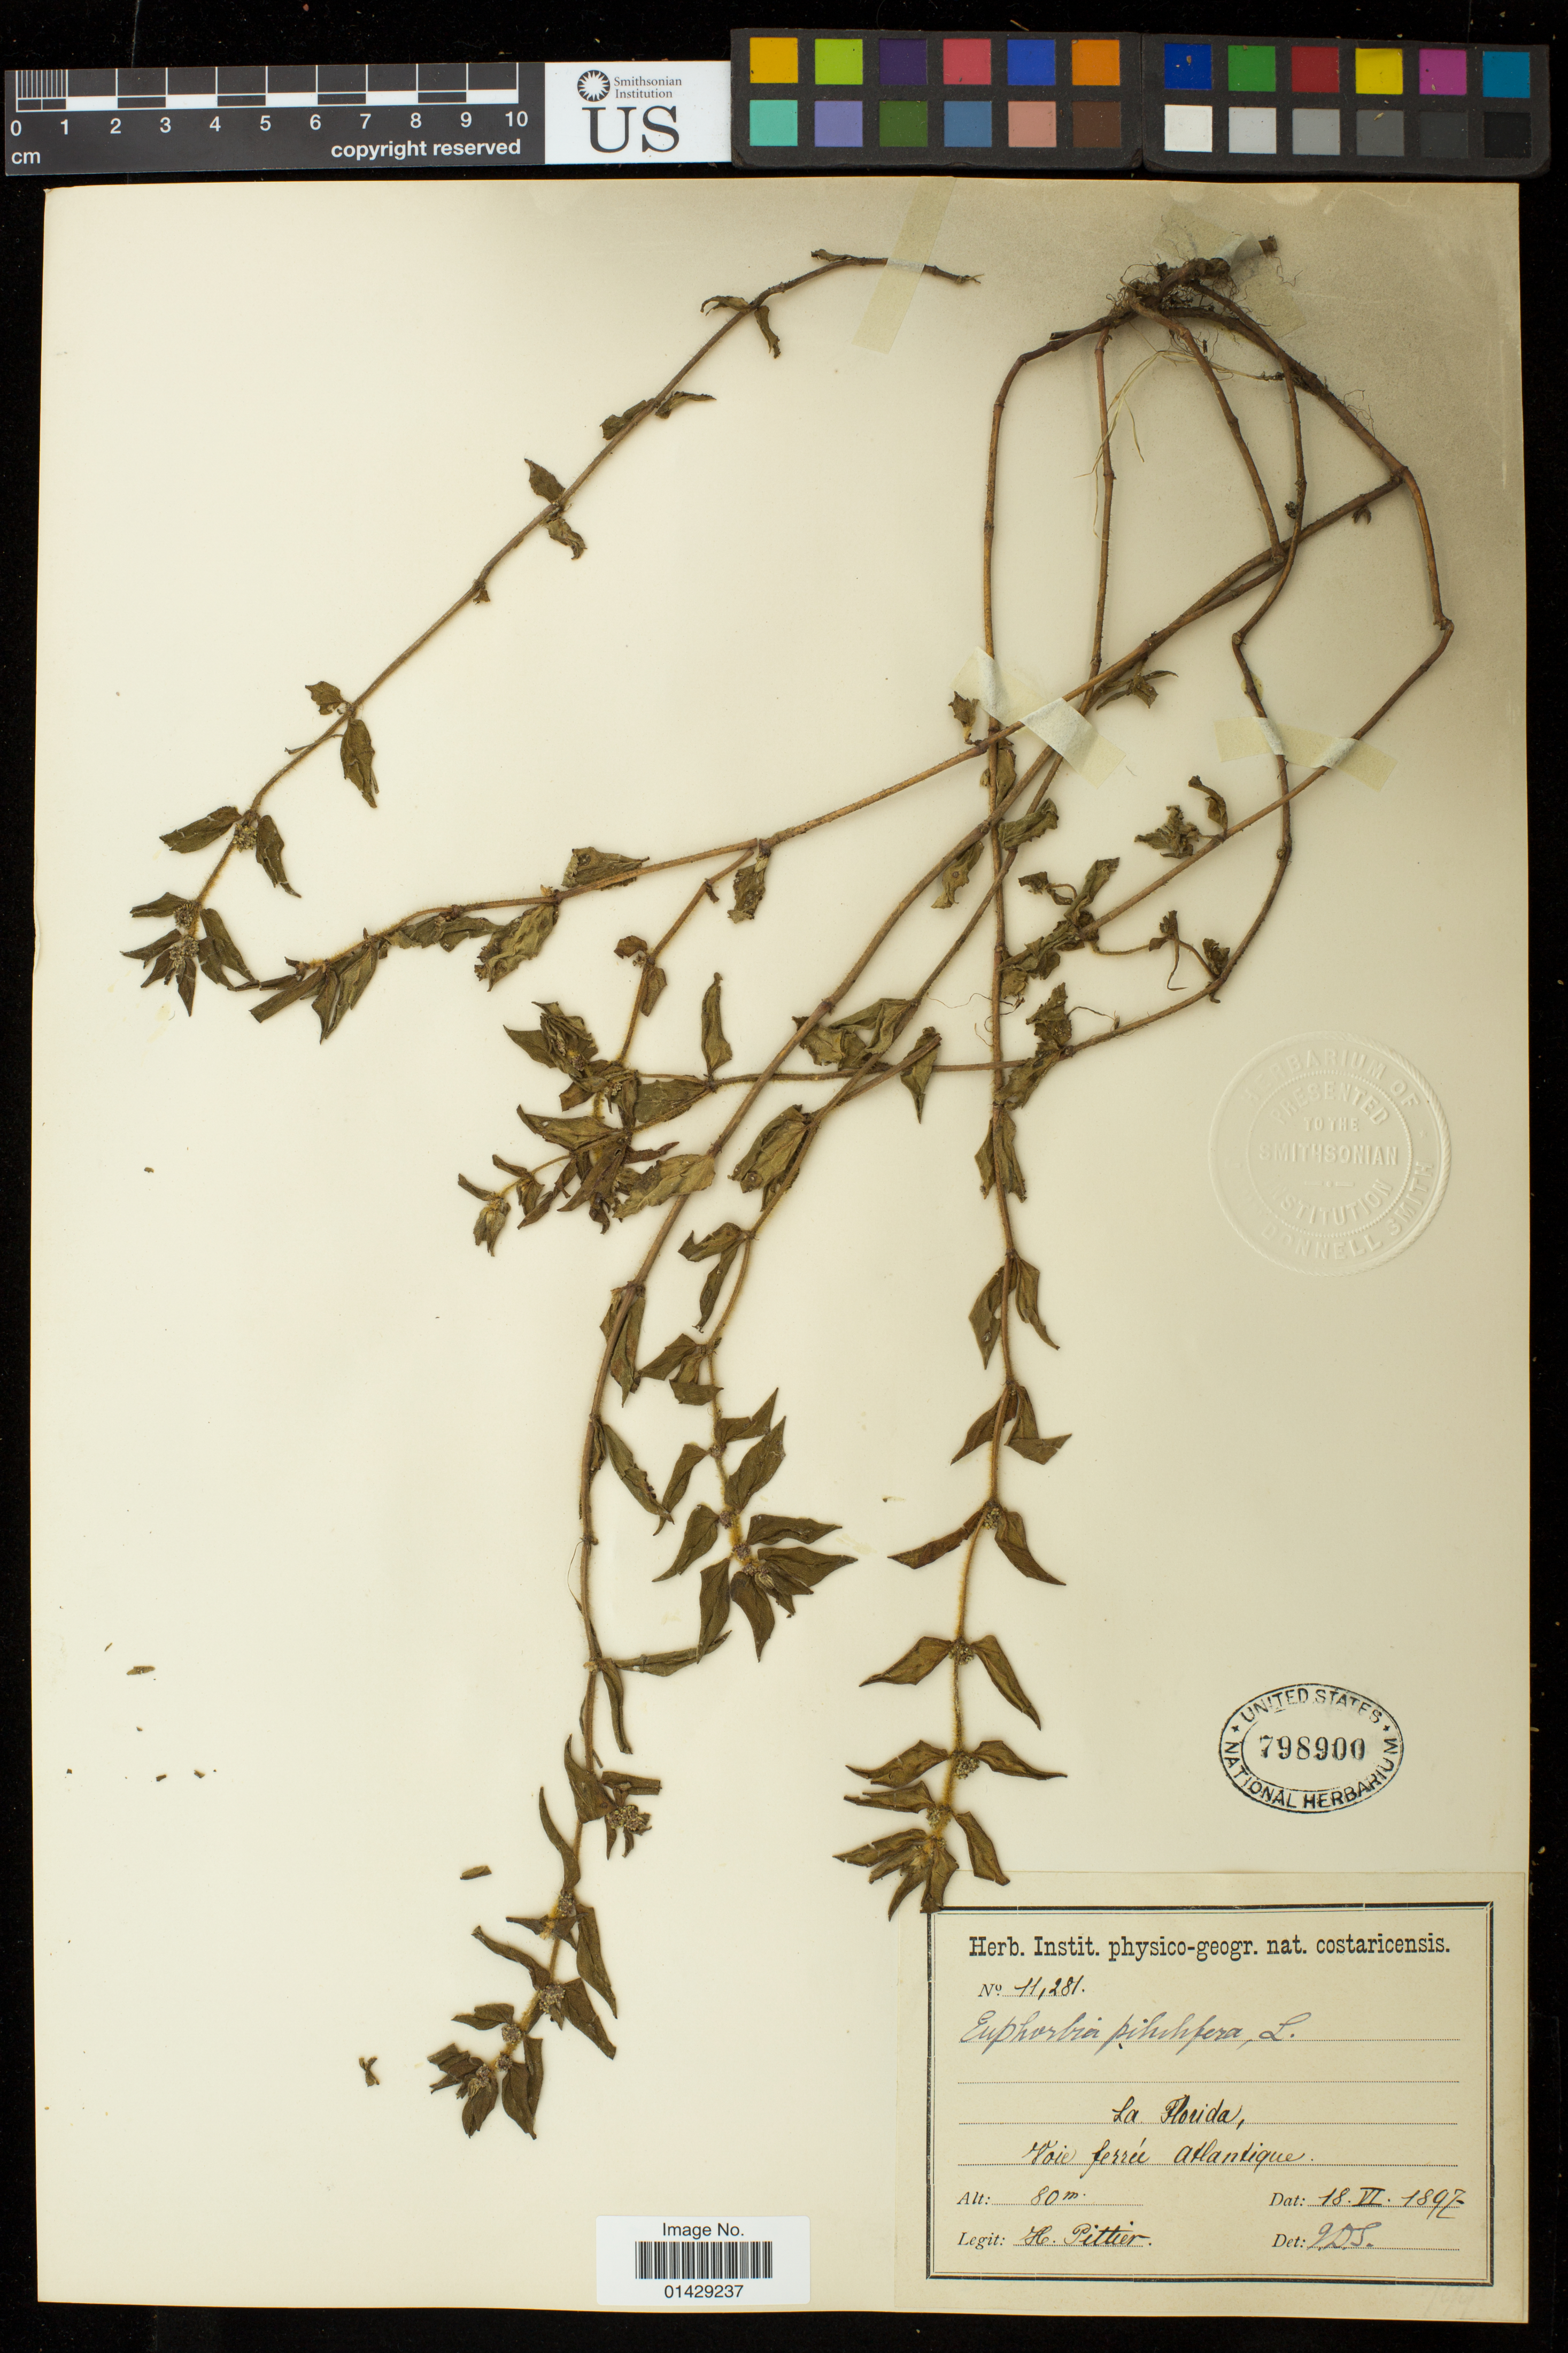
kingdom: Plantae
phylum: Tracheophyta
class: Magnoliopsida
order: Malpighiales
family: Euphorbiaceae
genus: Euphorbia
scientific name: Euphorbia hirta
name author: L.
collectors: H. F. Pittier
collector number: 11281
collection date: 1897-06-18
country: Costa Rica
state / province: Guanacaste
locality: La Florida; Voie ferree Atlantique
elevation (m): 80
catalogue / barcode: US 798900